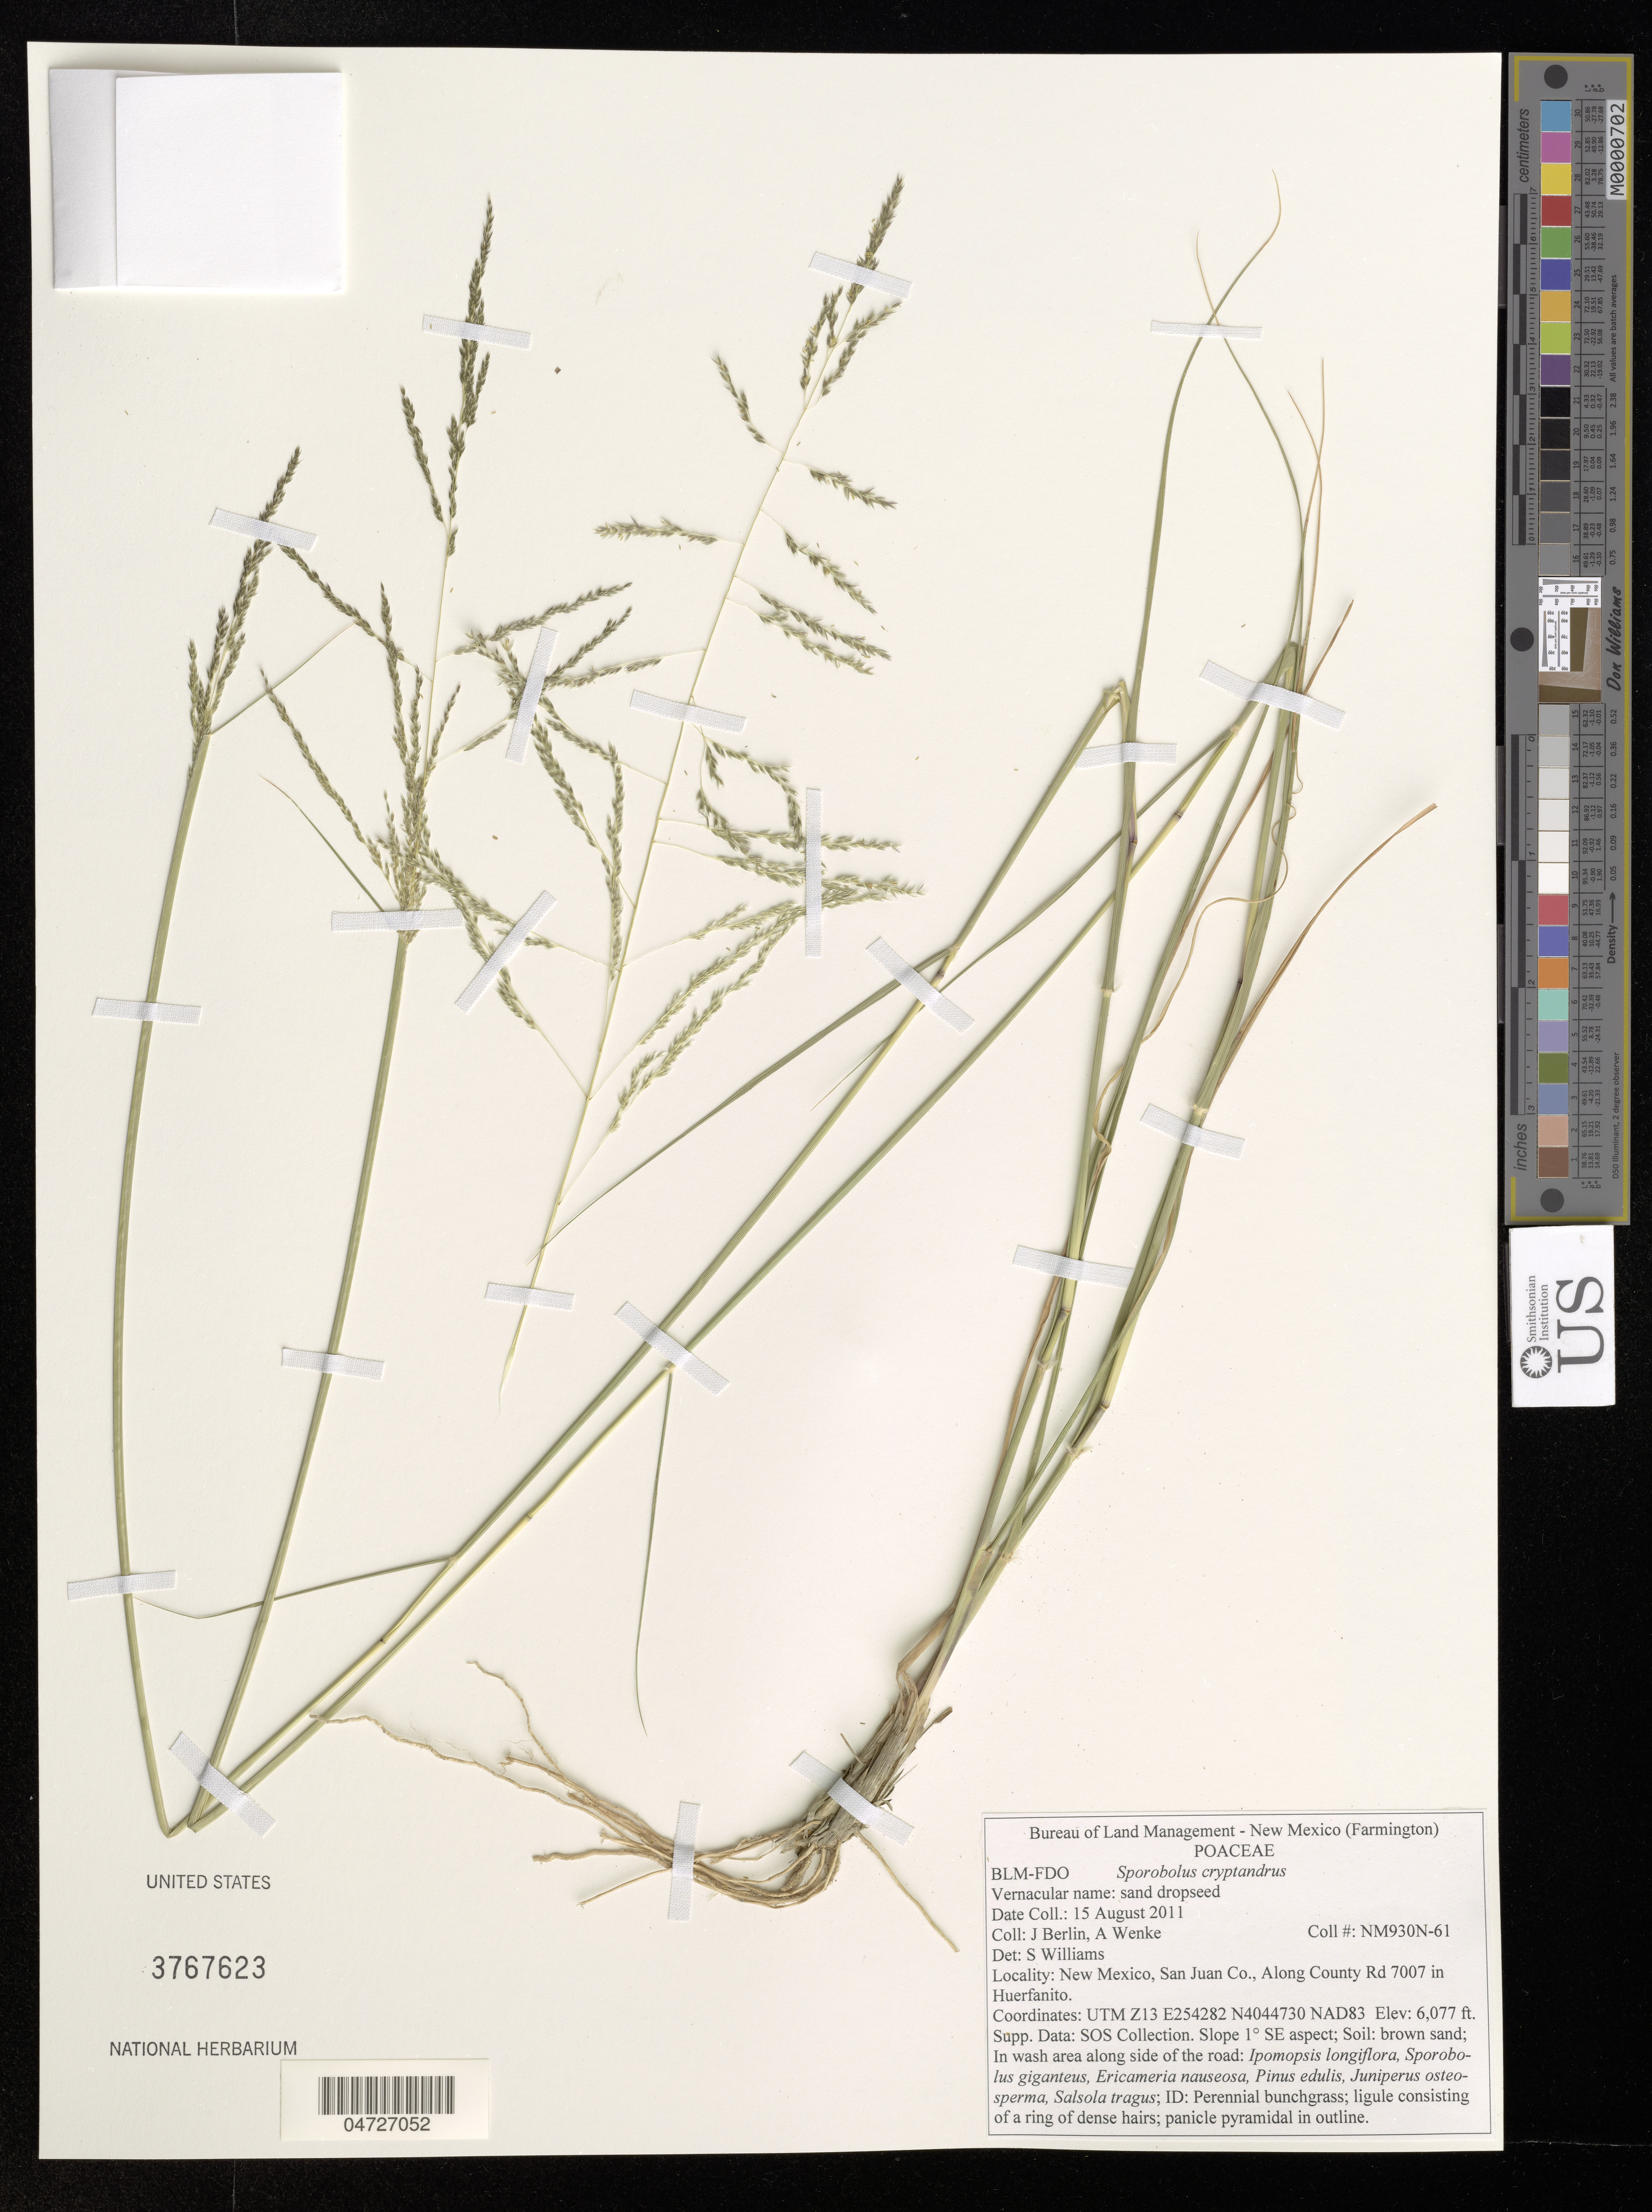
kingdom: Plantae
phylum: Tracheophyta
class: Liliopsida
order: Poales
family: Poaceae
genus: Sporobolus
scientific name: Sporobolus cryptandrus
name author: (Torr.) A. Gray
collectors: J. Berlin & A. Wenke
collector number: NM930N-61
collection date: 2011-08-15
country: United States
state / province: New Mexico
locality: (Farmington). San Juan Co., Along County Rd 7007 in Huerfanito.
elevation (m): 1852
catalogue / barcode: US 3767623